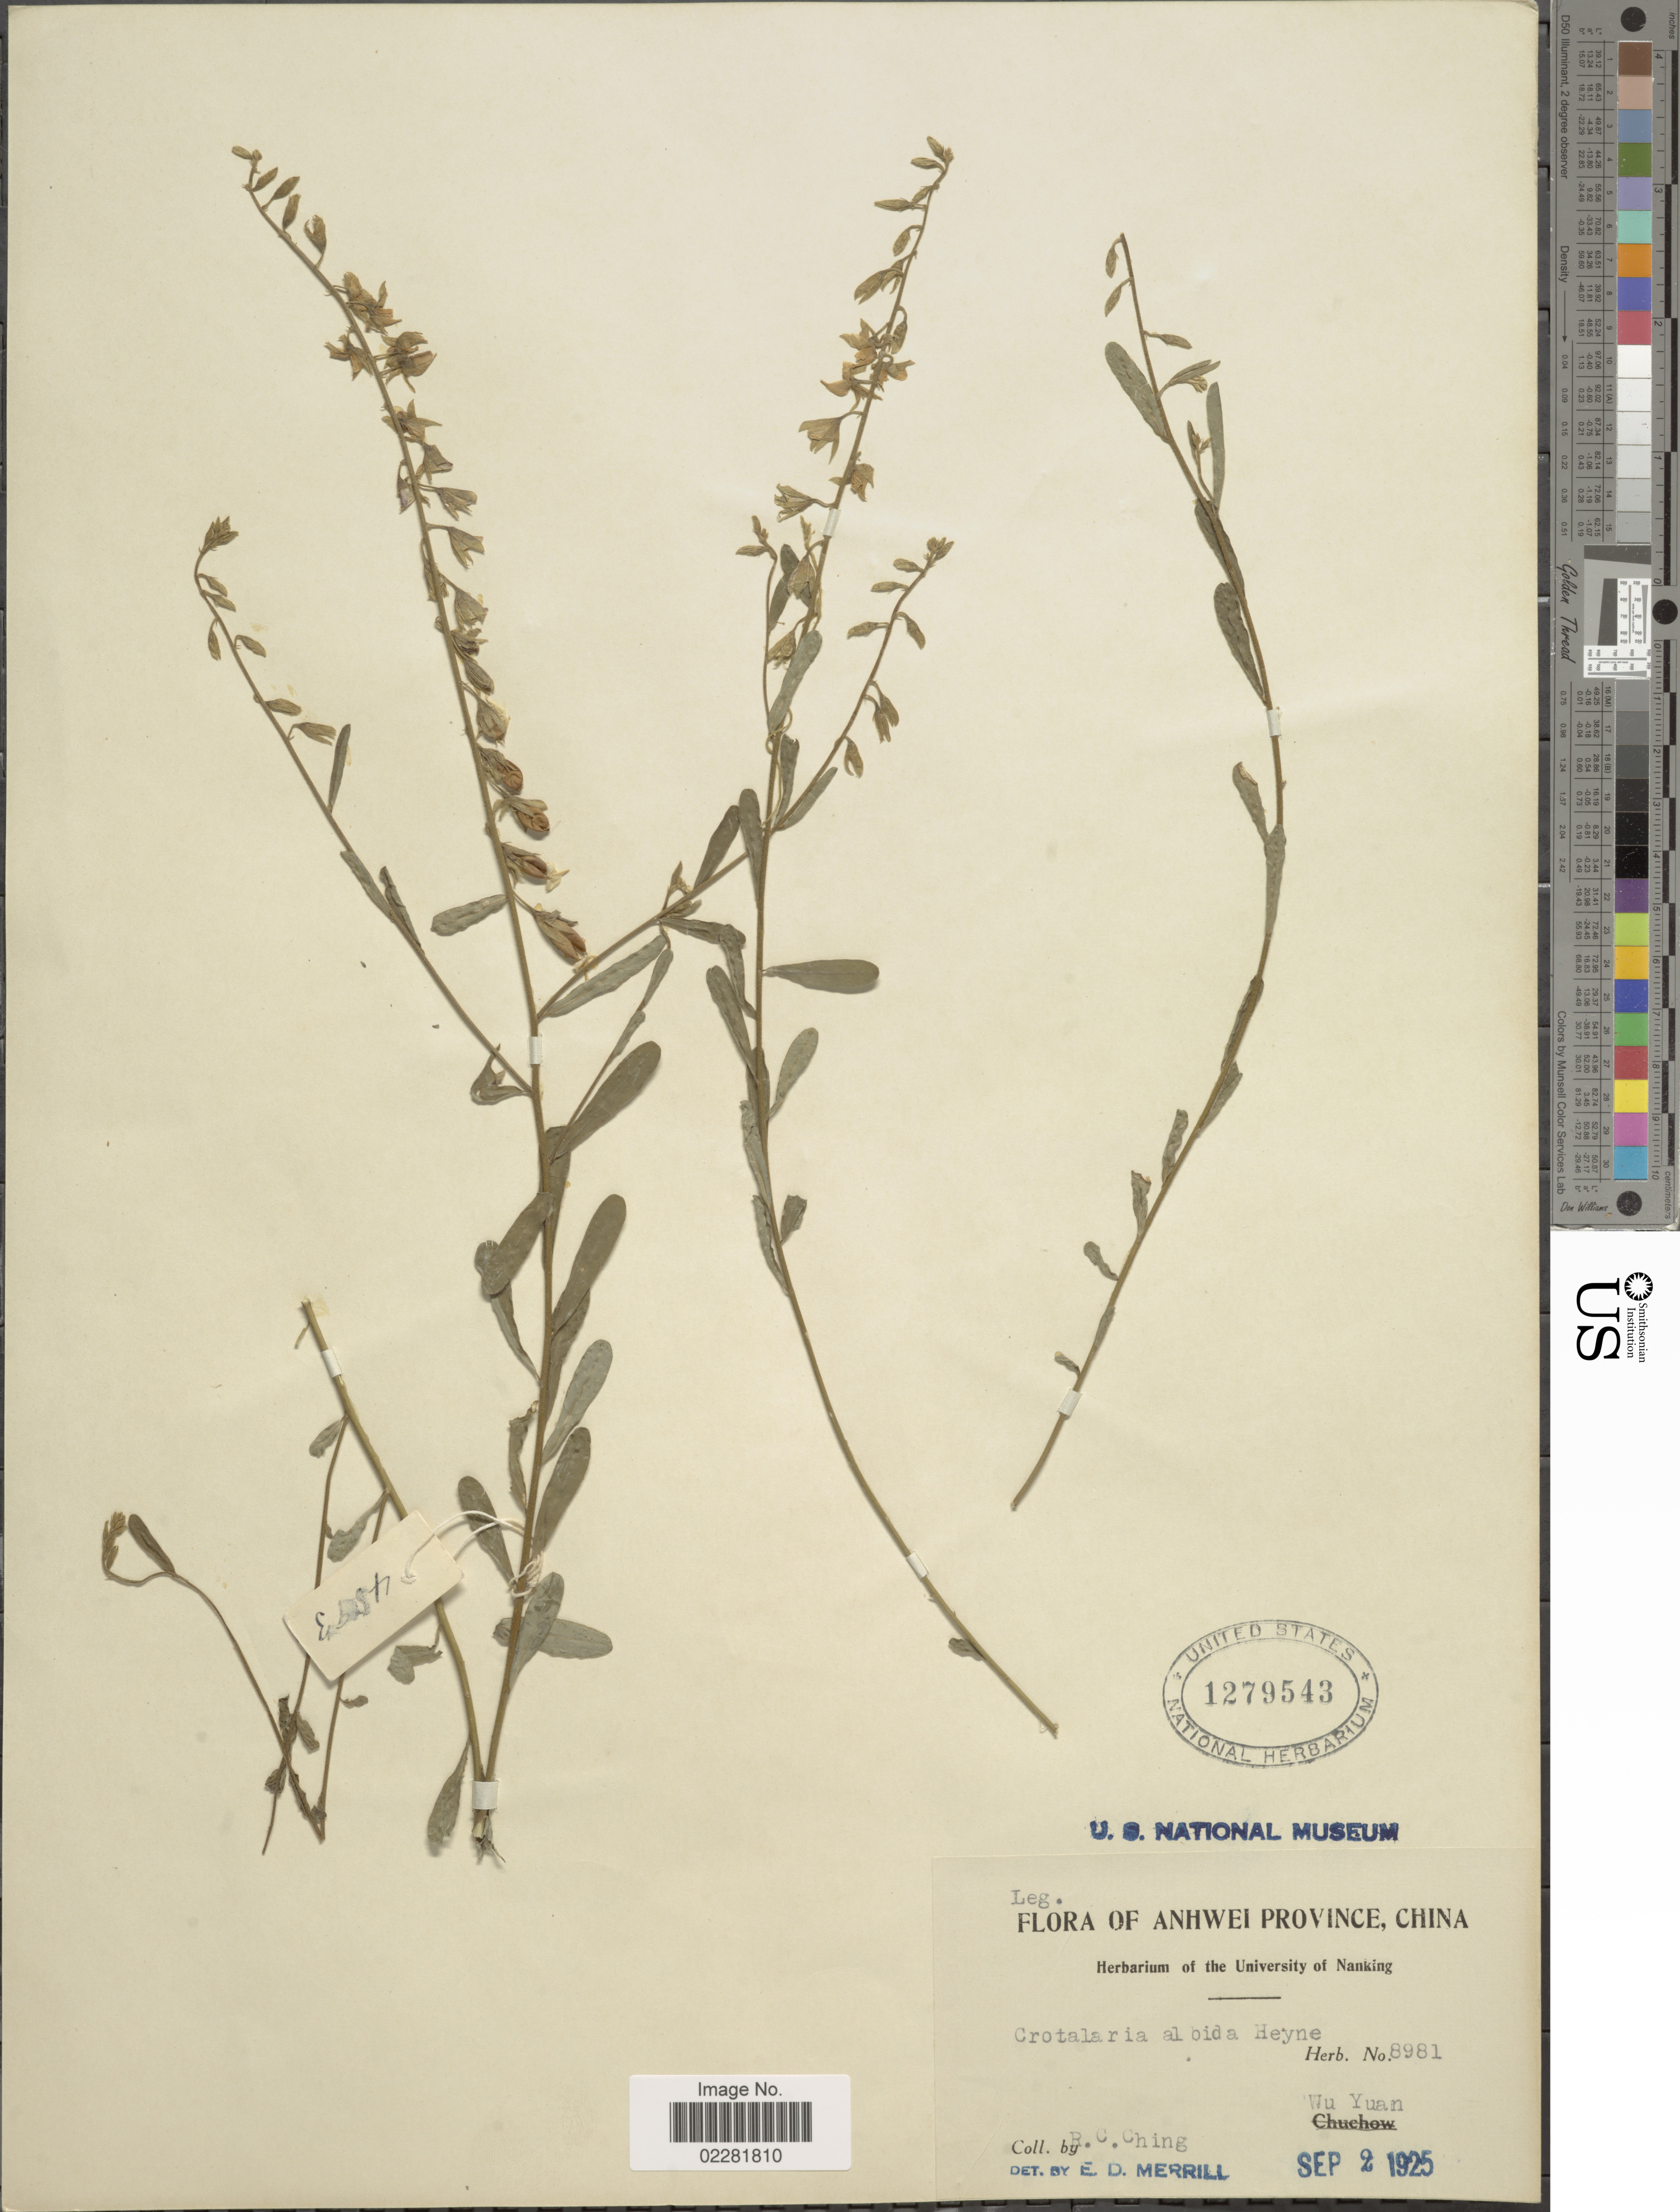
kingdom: Plantae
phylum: Tracheophyta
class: Magnoliopsida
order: Fabales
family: Fabaceae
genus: Crotalaria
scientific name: Crotalaria albida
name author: B. Heyne ex Roth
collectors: R. C. Ching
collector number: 8981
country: China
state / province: Anhui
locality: Anhwei Province, Wu Yuan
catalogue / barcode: US 1279543